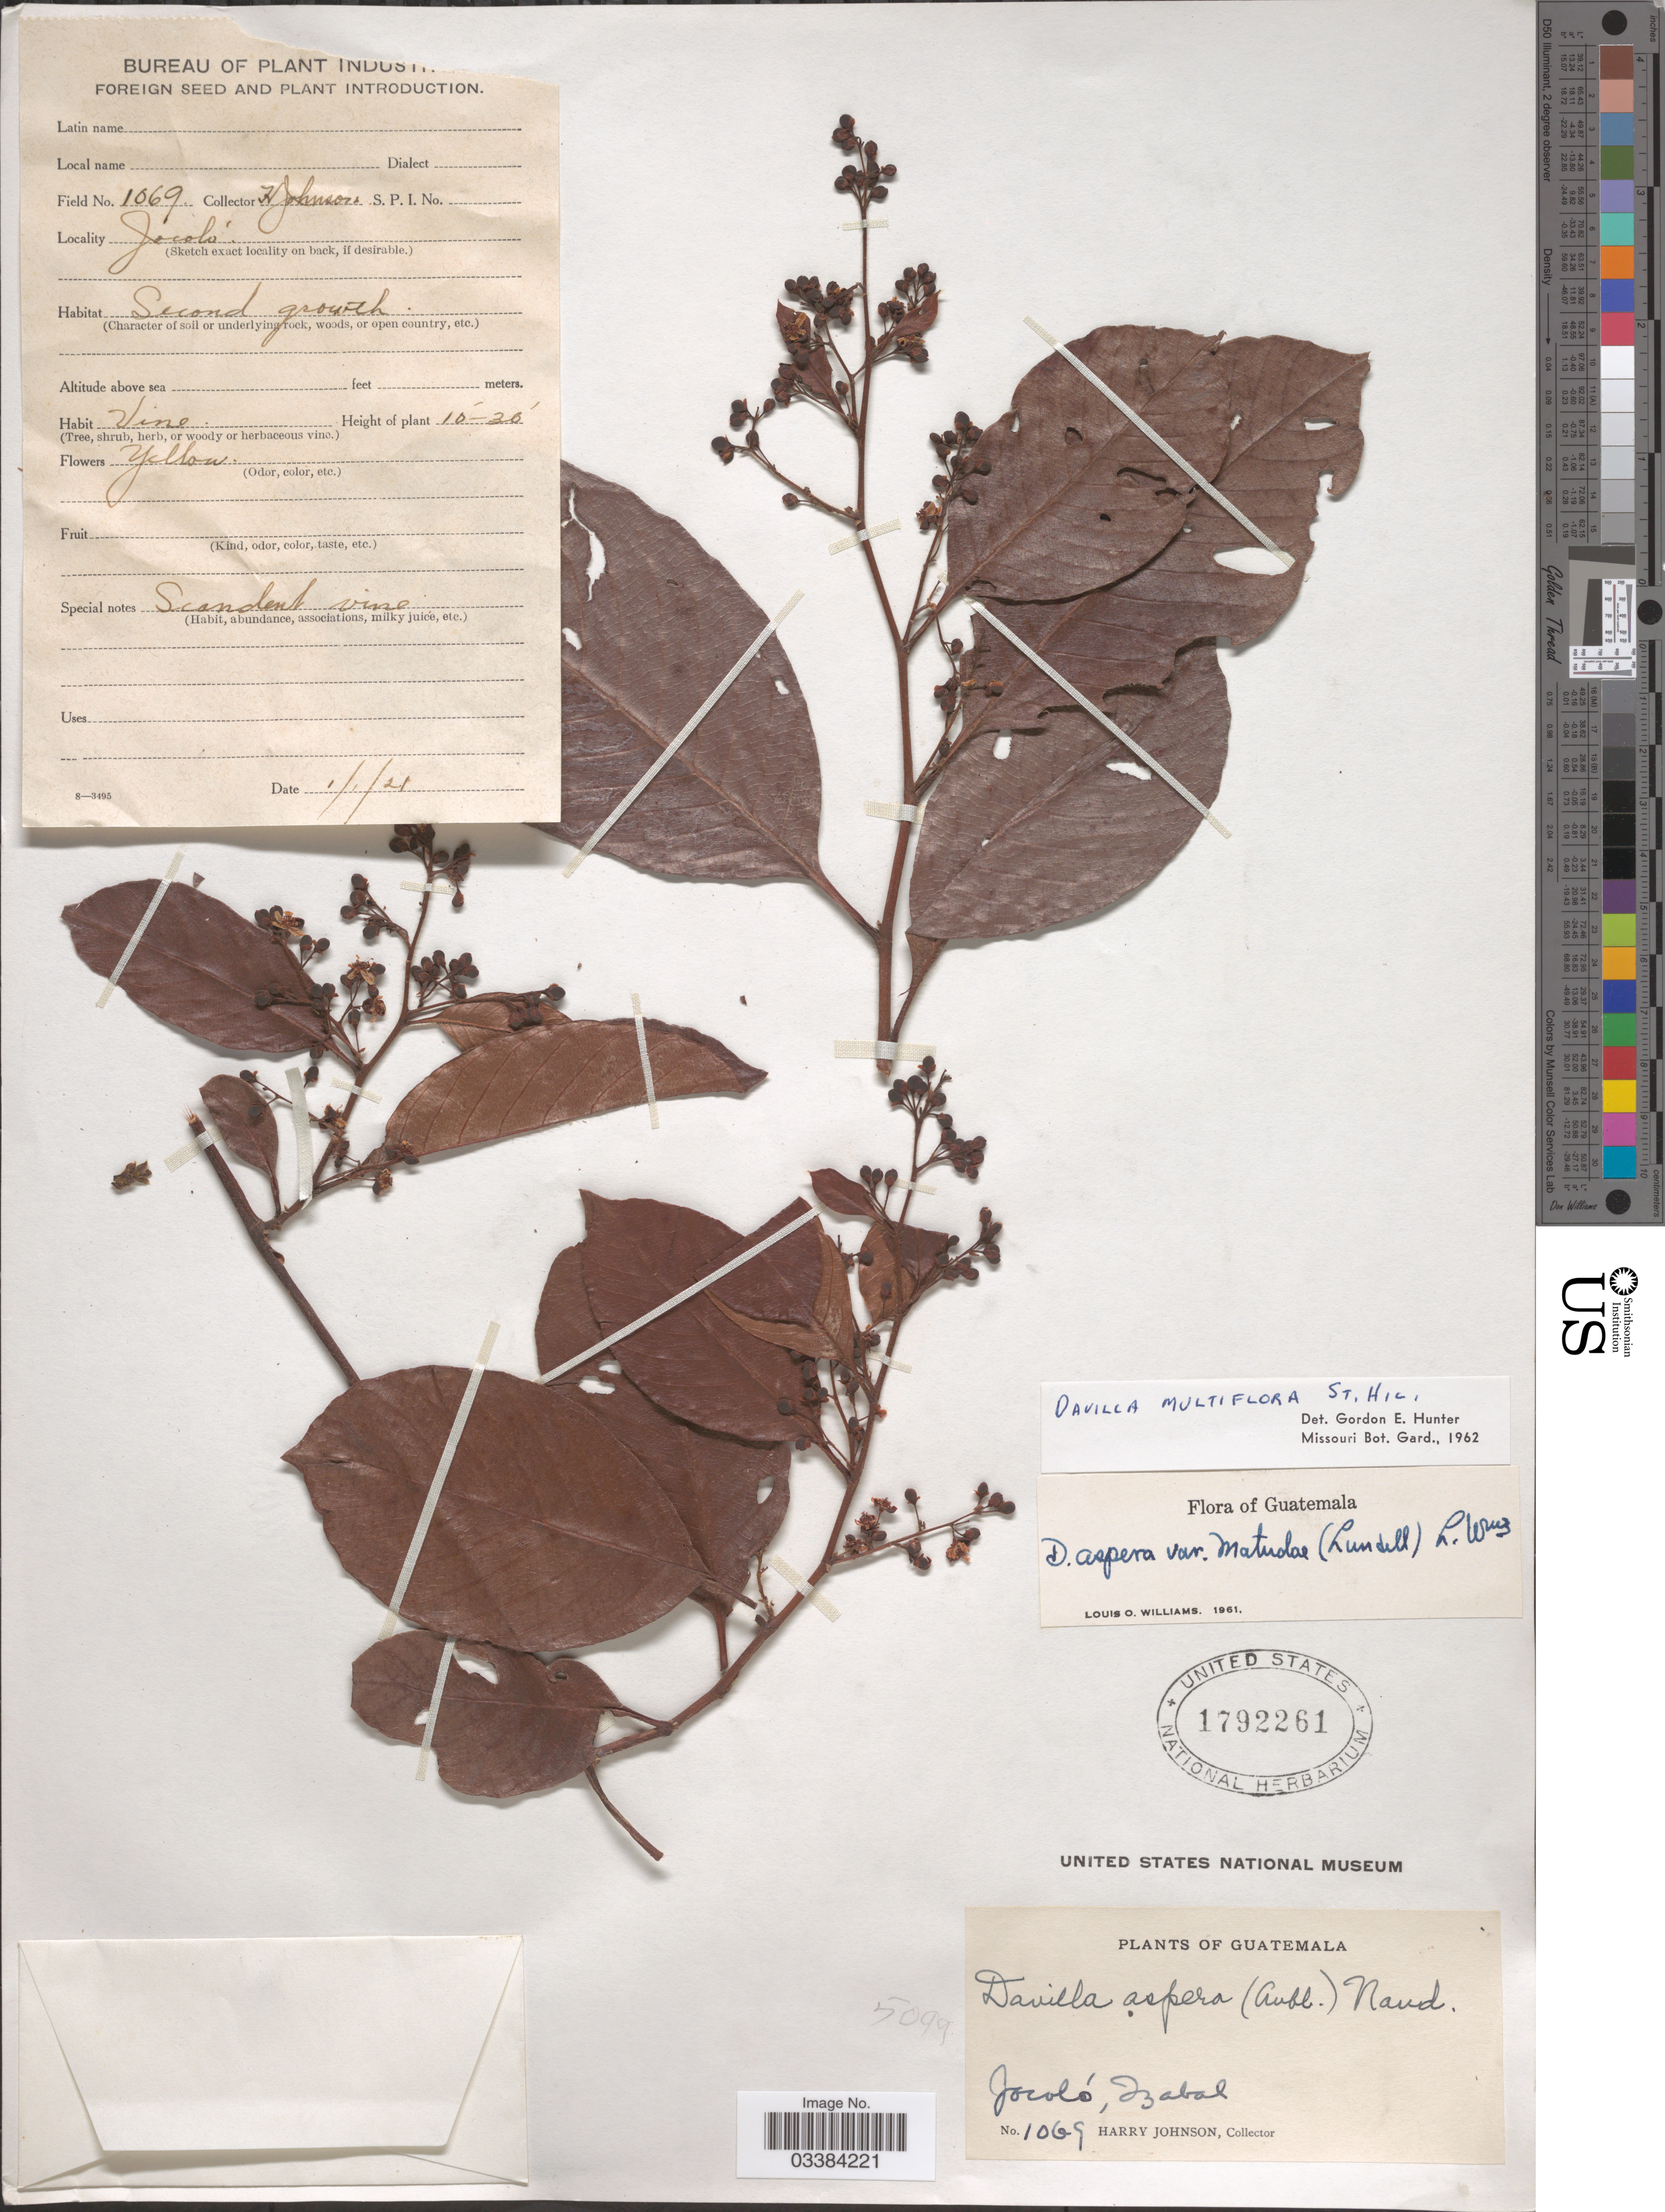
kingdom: Plantae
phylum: Tracheophyta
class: Magnoliopsida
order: Dilleniales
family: Dilleniaceae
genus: Davilla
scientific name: Davilla rugosa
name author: Poir.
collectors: H. Johnson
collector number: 1069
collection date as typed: Transcribed d/m/y: 1/1/21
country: Guatemala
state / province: Izabal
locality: Jocoló.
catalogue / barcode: US 1792261